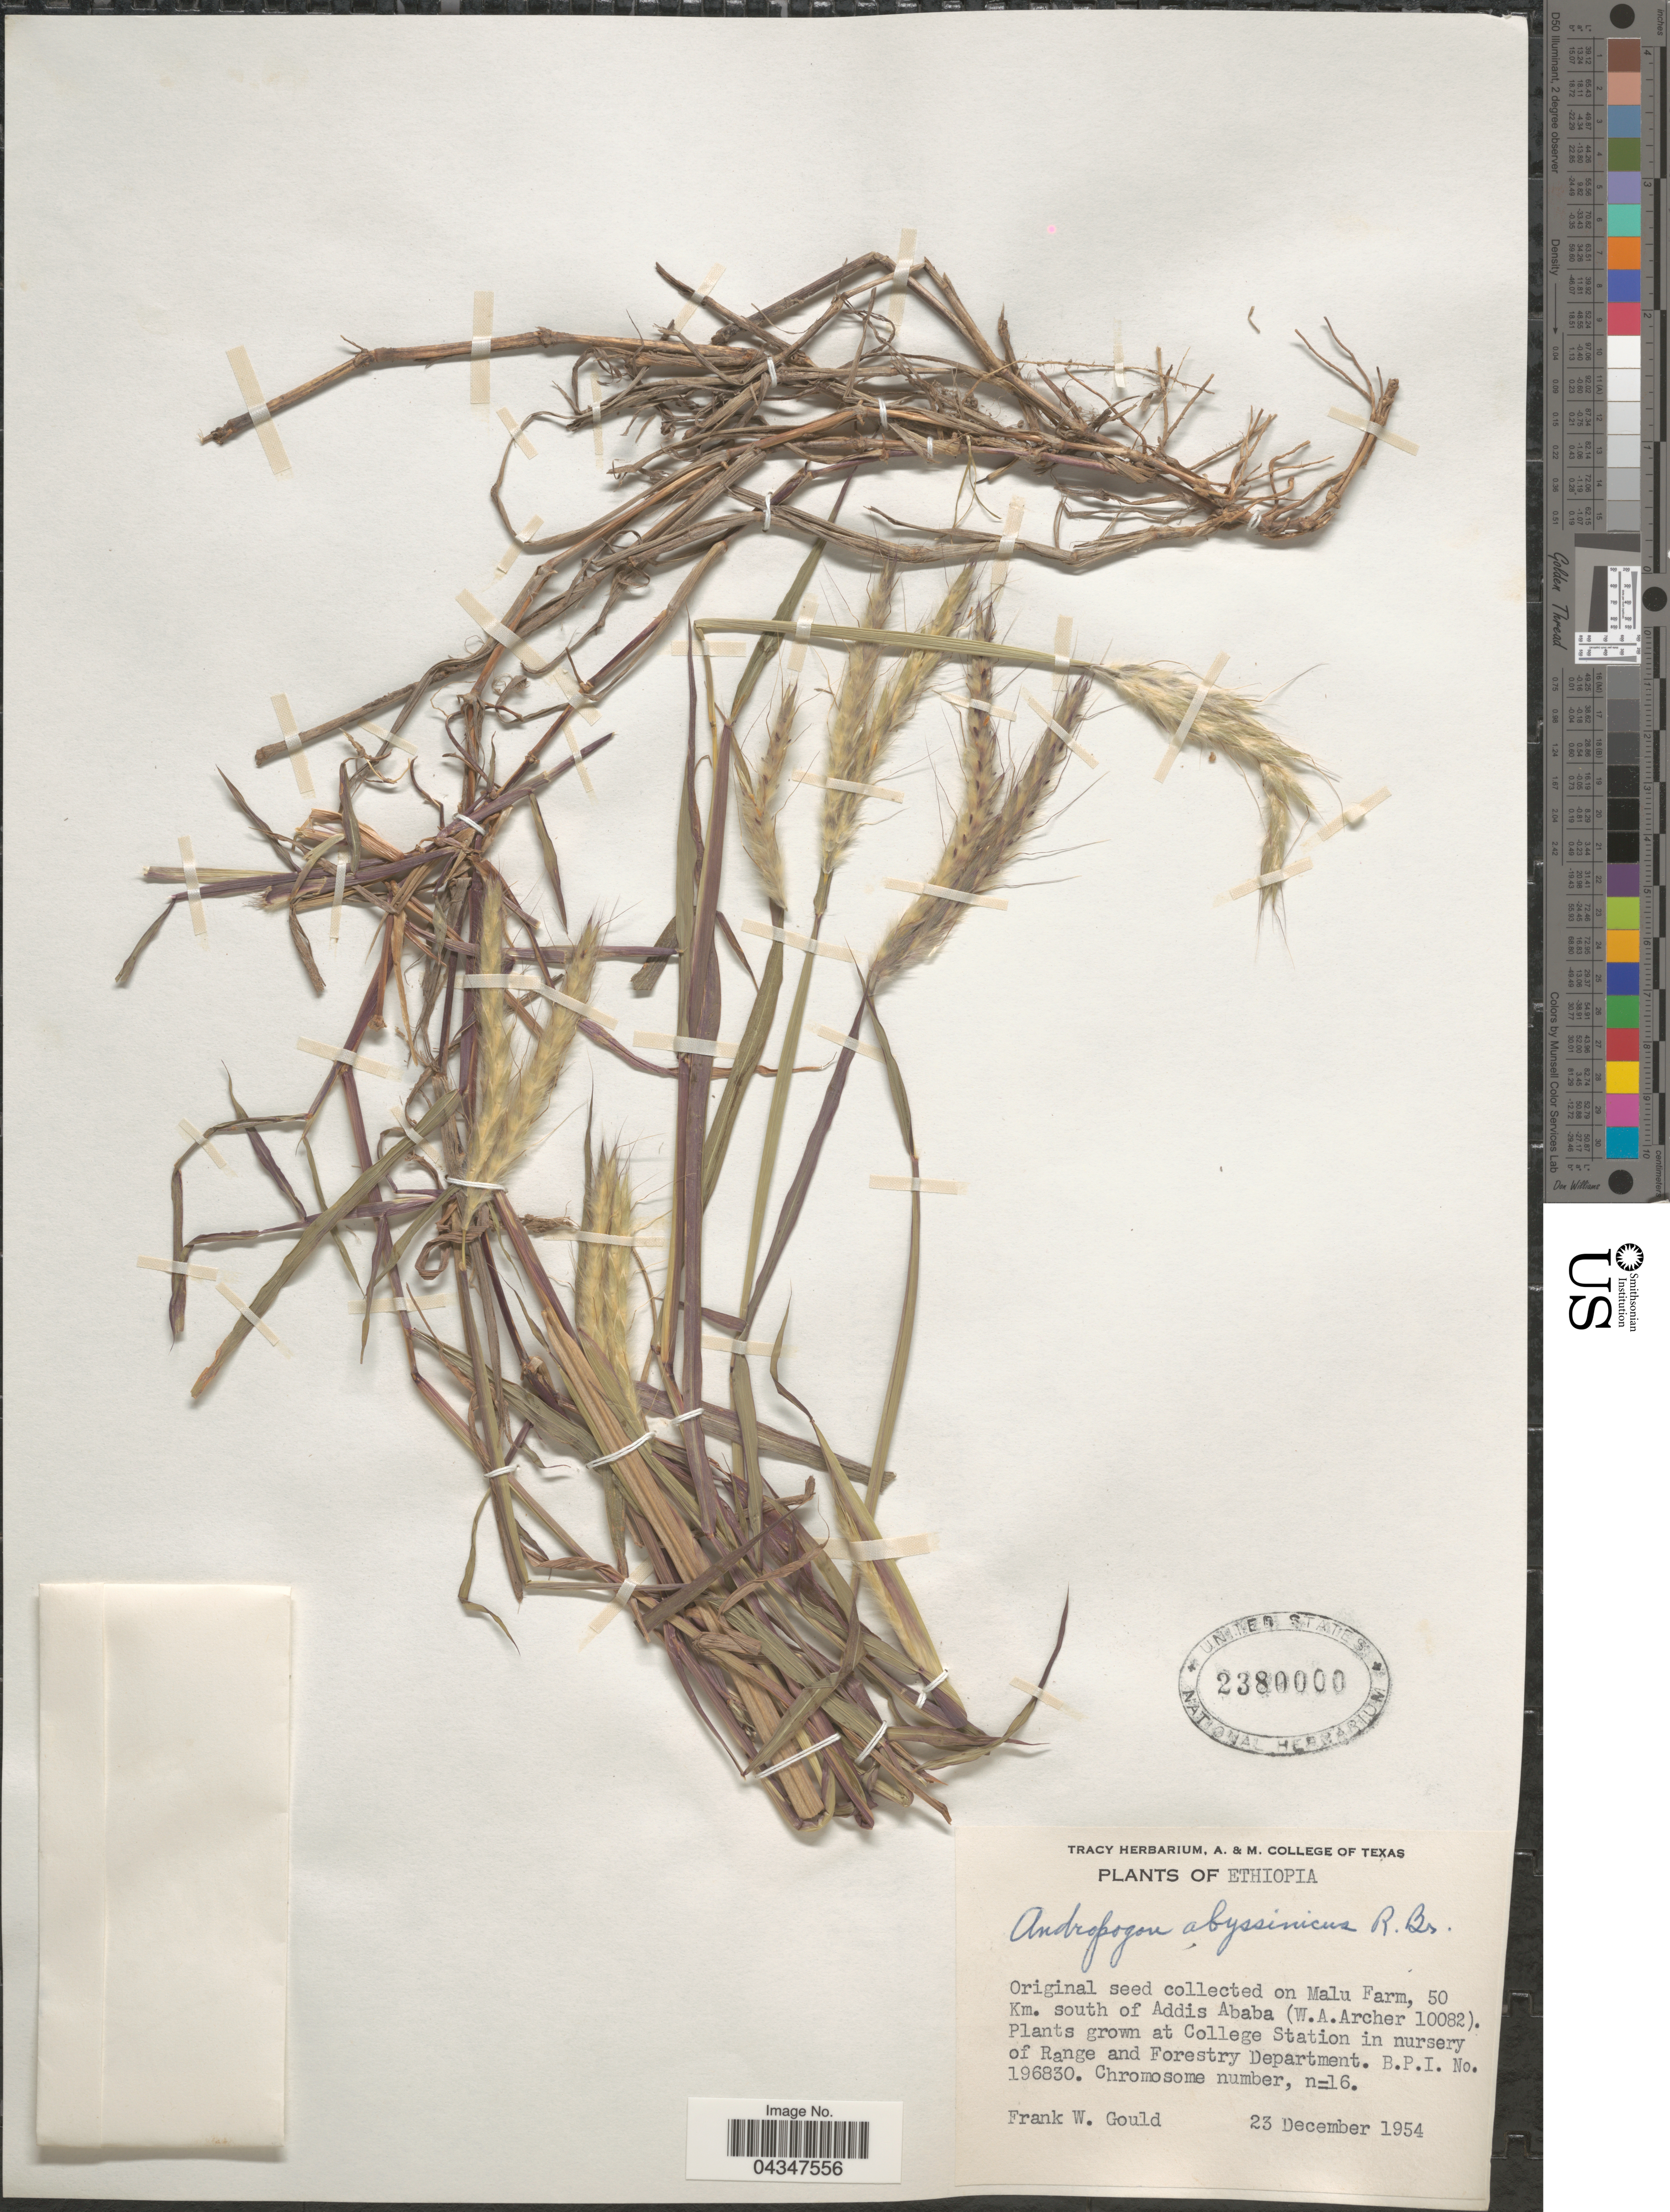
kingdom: Plantae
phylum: Tracheophyta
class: Liliopsida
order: Poales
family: Poaceae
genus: Andropogon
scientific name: Andropogon abyssinicus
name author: Fresen.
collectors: F. W. Gould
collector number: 196830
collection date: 1954-12-23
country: United States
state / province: Texas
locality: At College Station in nursery of Range and Forestry Department.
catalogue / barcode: US 2380000